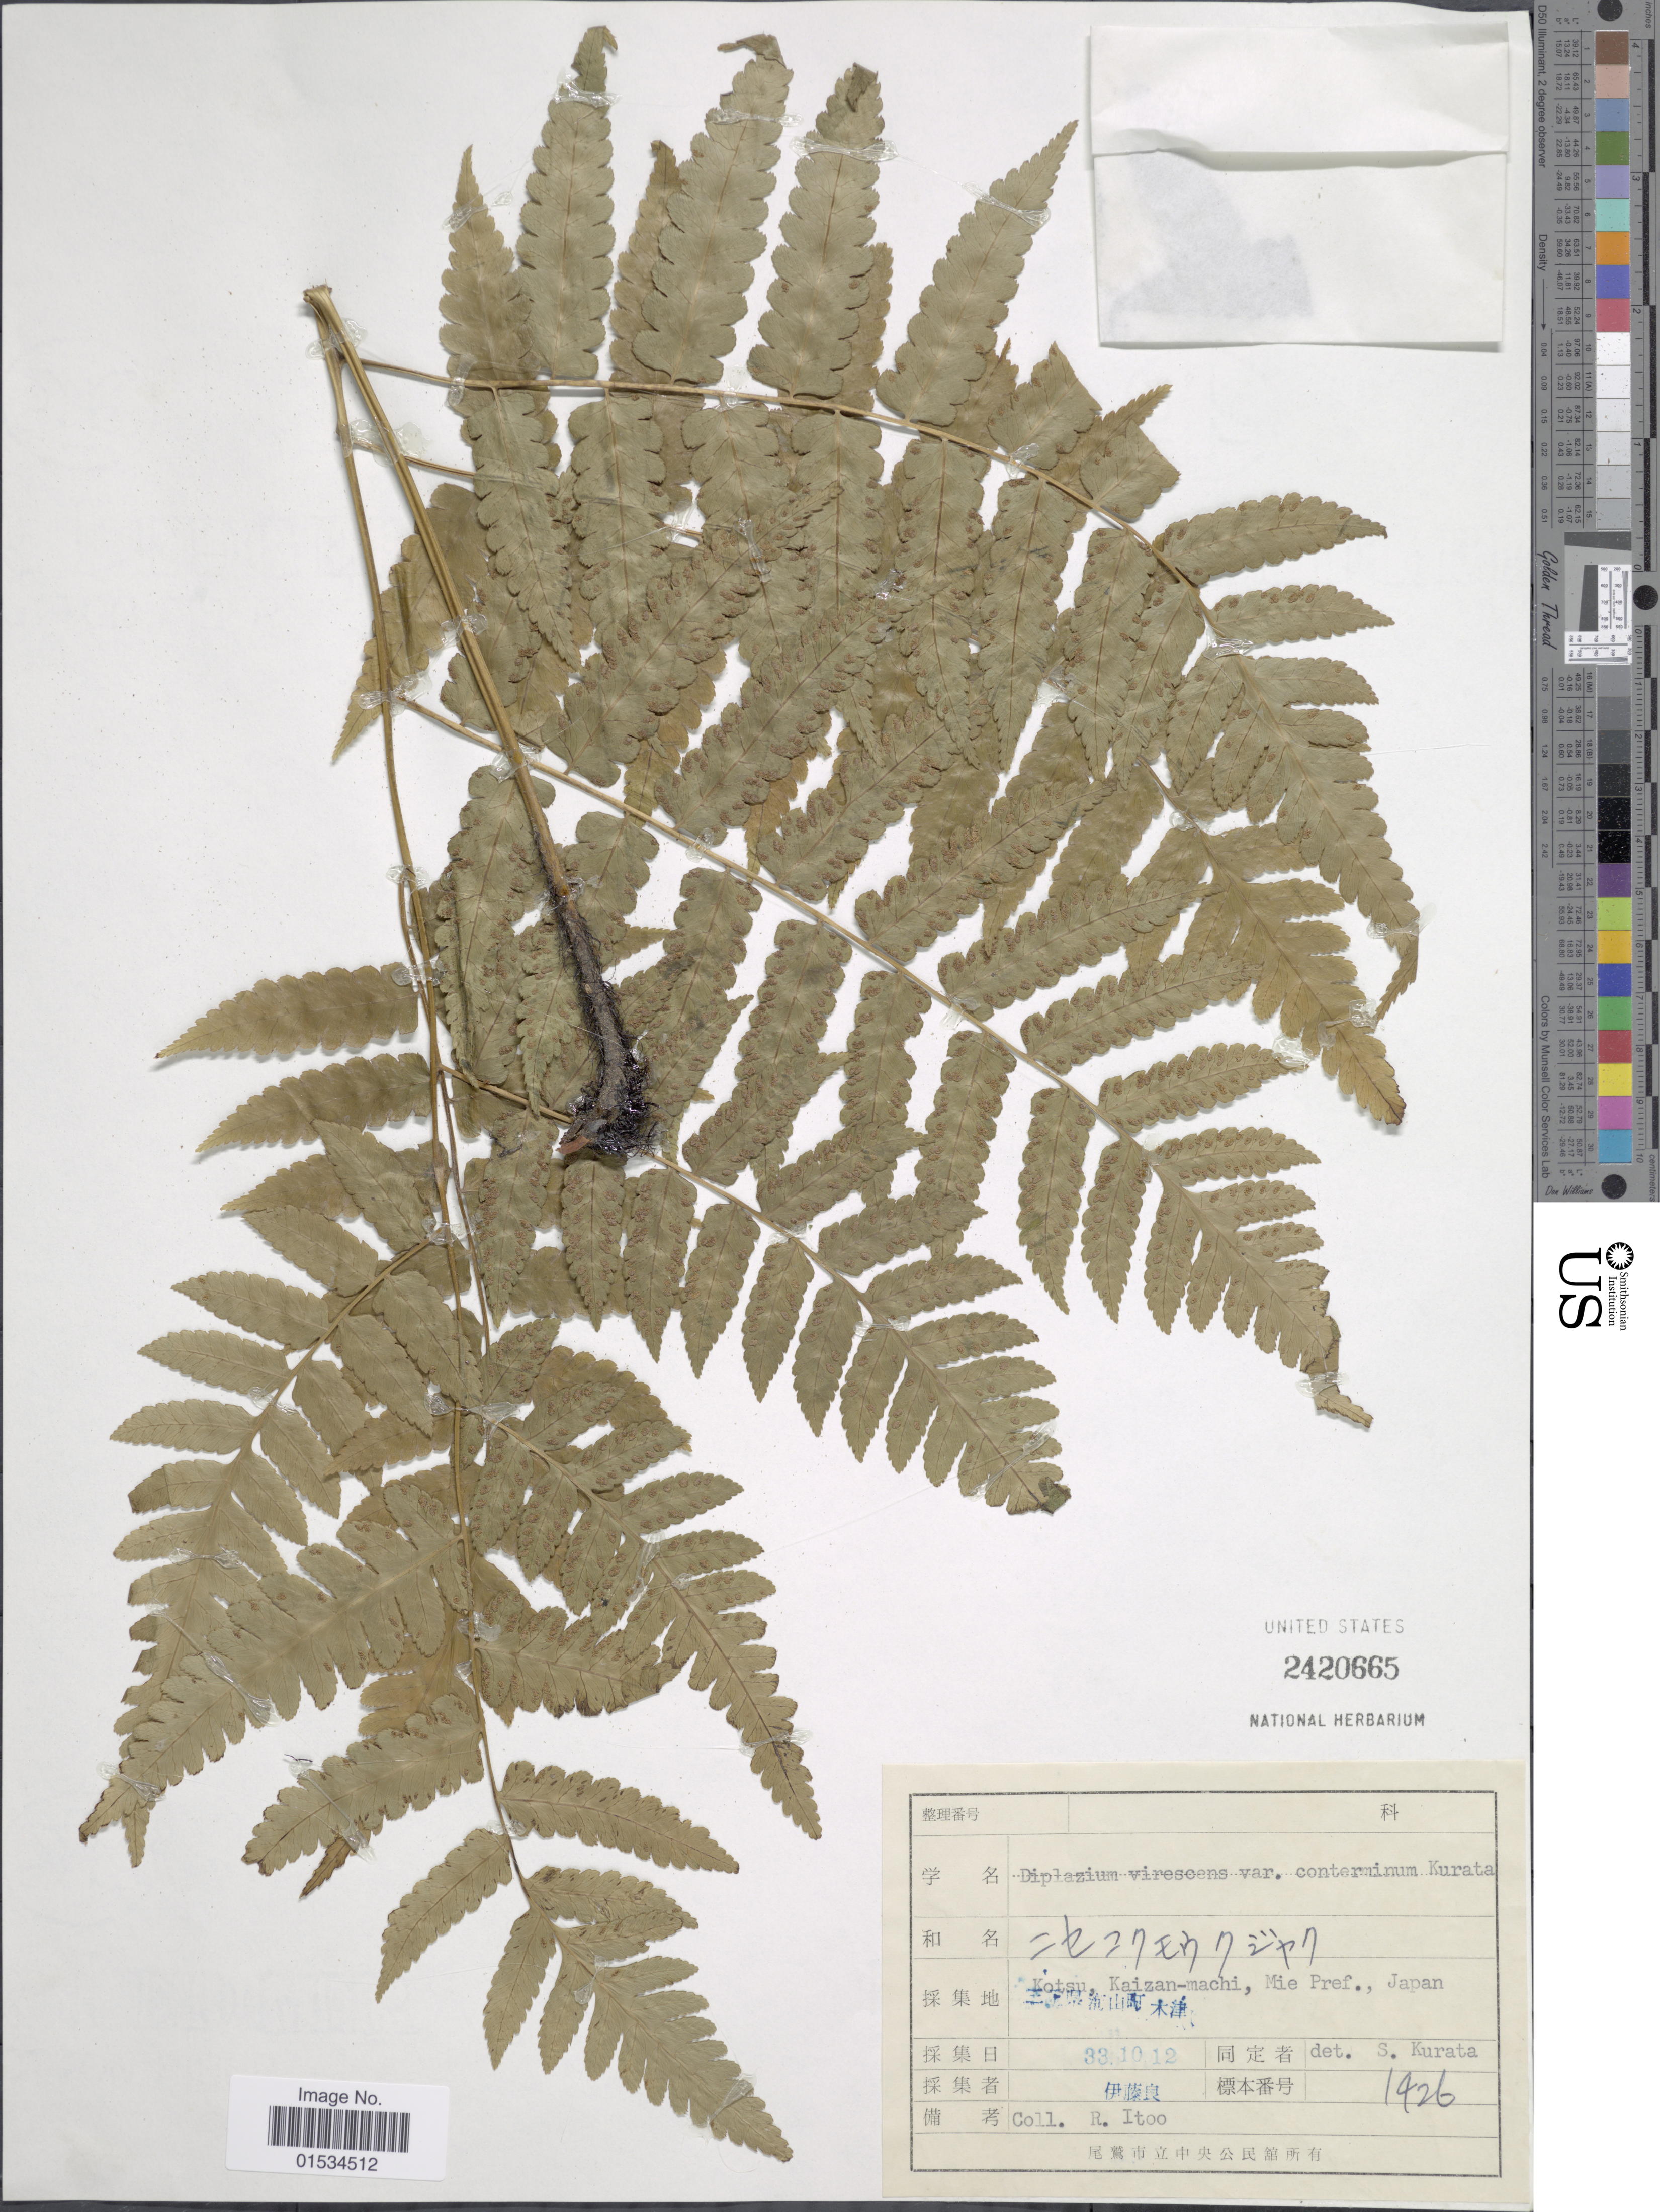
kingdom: Plantae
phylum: Tracheophyta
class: Polypodiopsida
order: Polypodiales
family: Athyriaceae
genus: Diplazium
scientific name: Diplazium virescens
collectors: R. Ito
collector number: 1926?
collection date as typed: Transcribed d/m/y: 12/10/33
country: Japan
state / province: Mie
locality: Kotsu, Kaizan-machi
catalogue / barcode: US 2420665